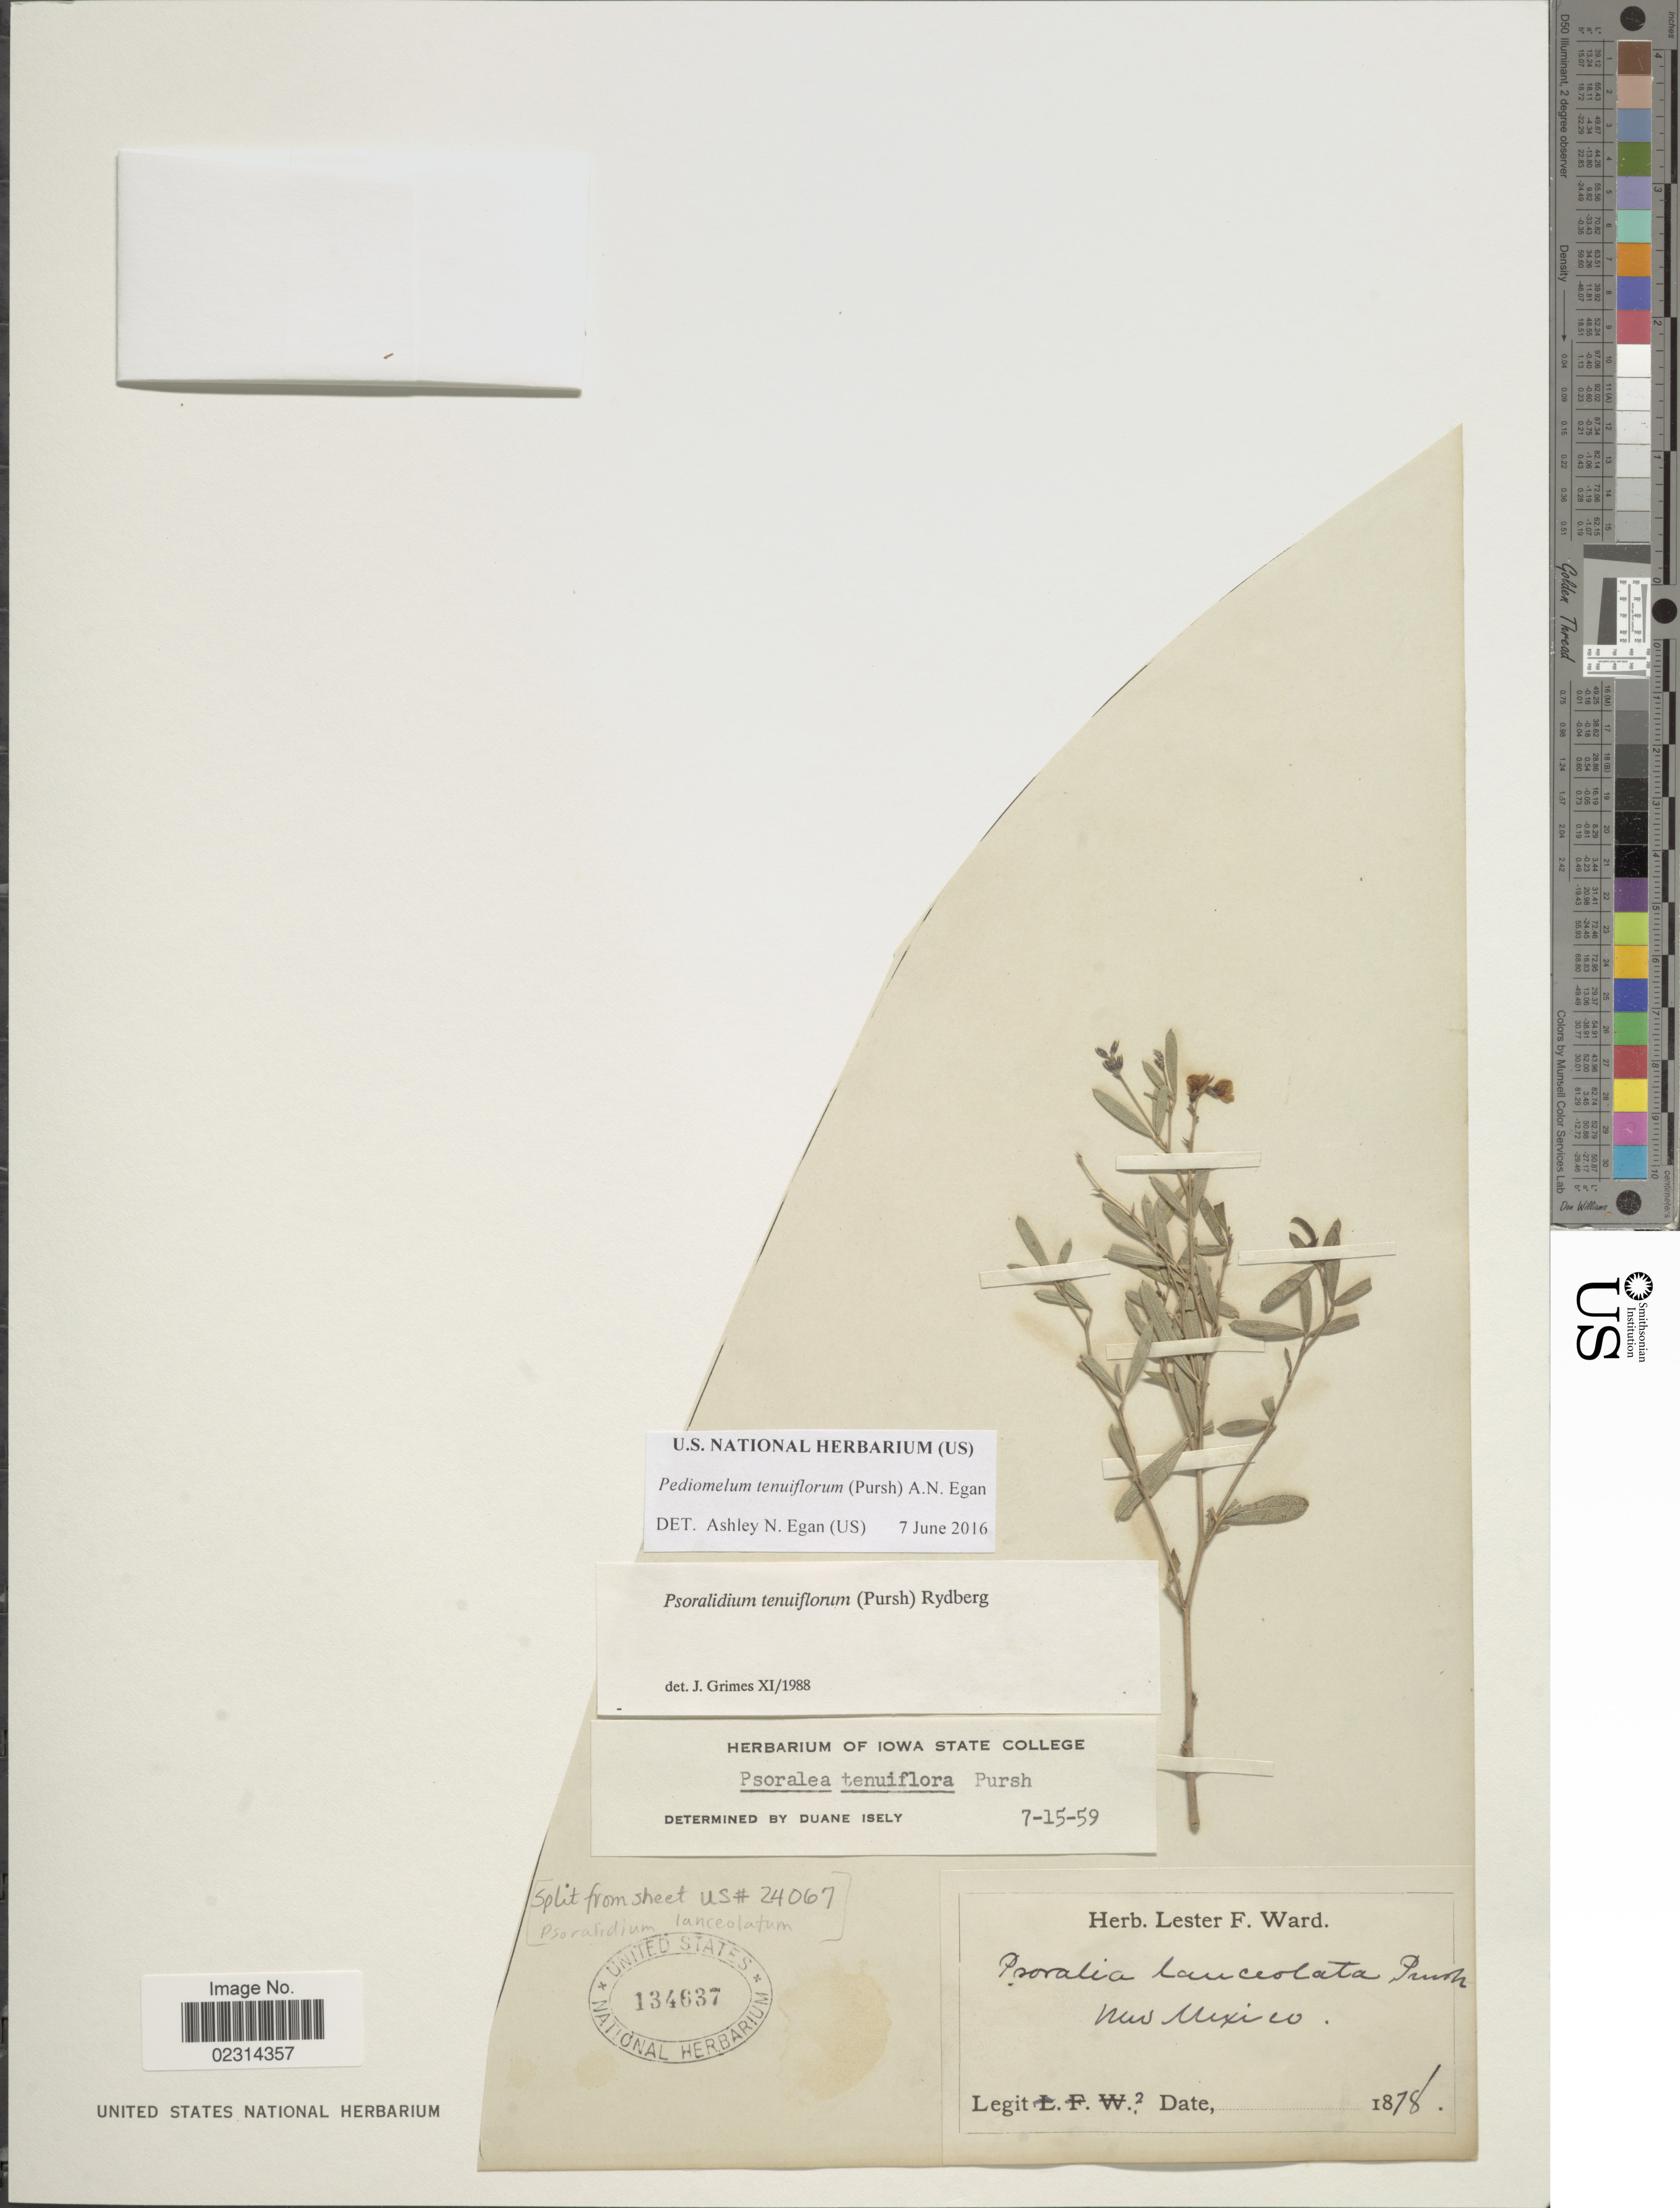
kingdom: Plantae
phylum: Tracheophyta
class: Magnoliopsida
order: Fabales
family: Fabaceae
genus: Psoralidium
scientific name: Psoralidium tenuiflorum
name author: (Pursh) Rydb.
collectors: ex herb. Lester F. Ward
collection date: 1878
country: United States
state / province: New Mexico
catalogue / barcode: US 134637